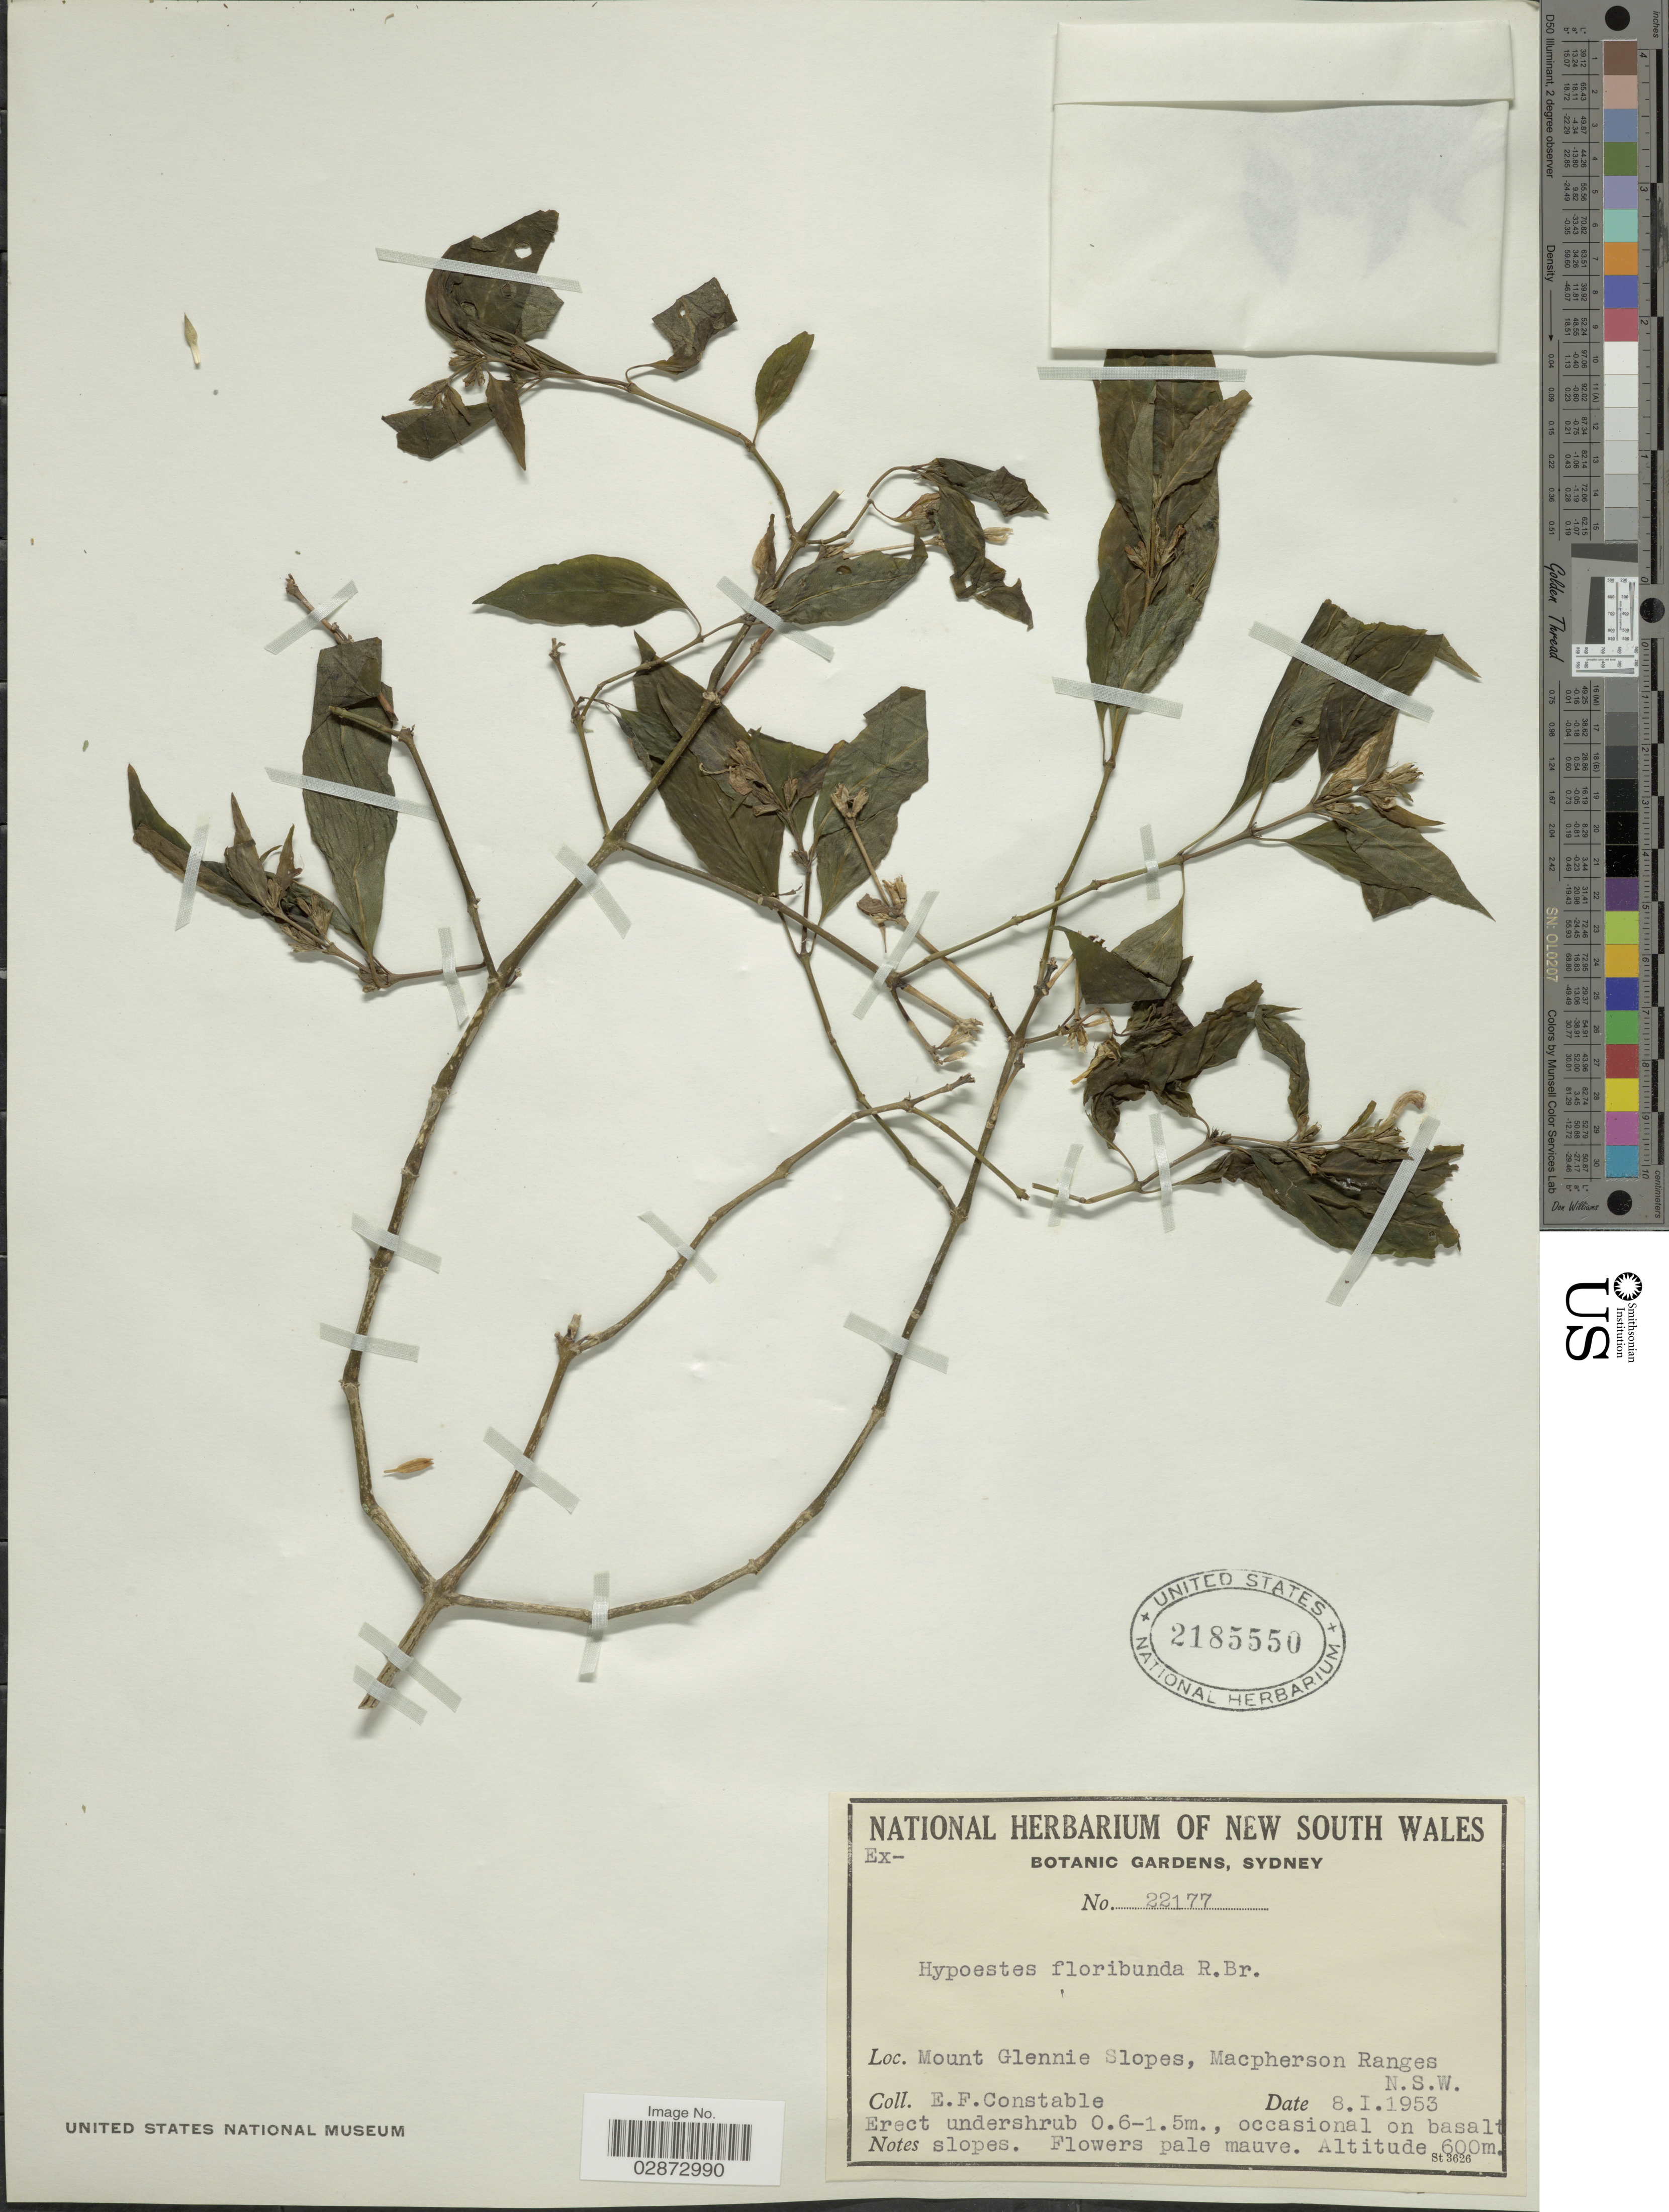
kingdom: Plantae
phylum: Tracheophyta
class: Magnoliopsida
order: Lamiales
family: Acanthaceae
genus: Hypoestes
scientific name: Hypoestes floribunda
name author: R. Br.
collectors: E. F. Constable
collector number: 22177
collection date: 1953-01-08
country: Australia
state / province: New South Wales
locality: Mount Glennie Slopes, Macpherson. N.S.W.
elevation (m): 600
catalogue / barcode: US 2185550